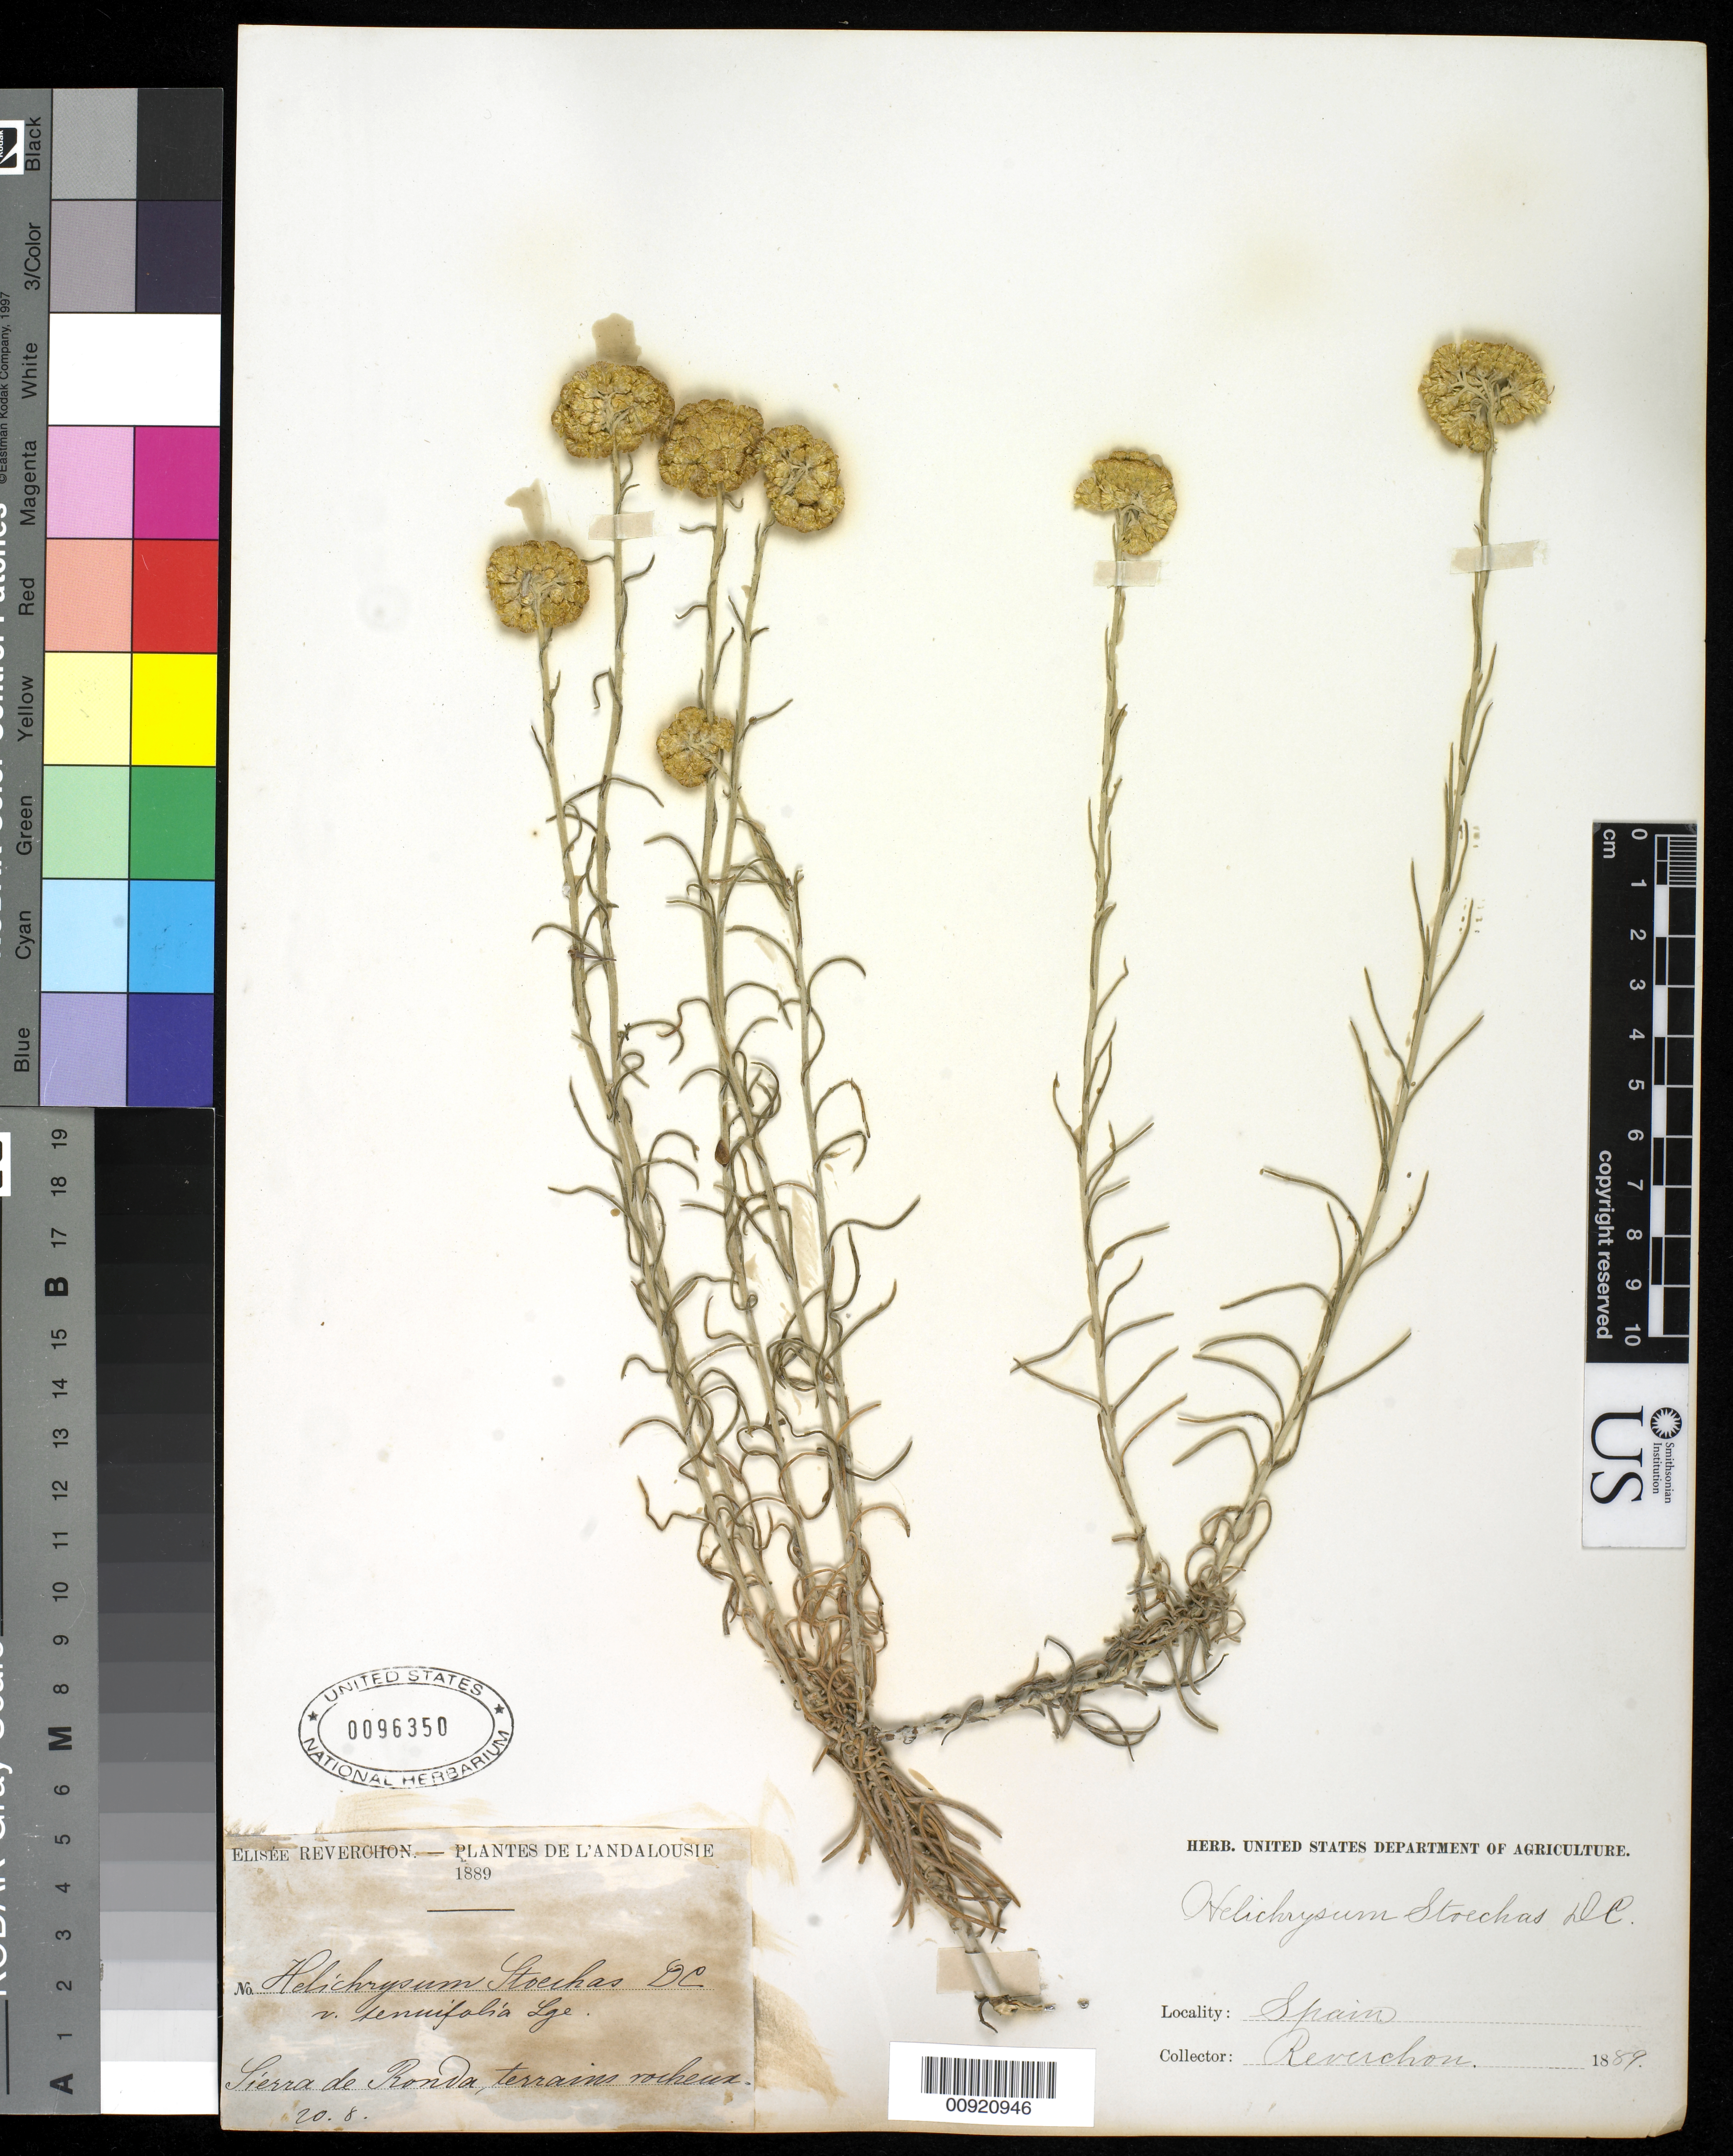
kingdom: Plantae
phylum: Tracheophyta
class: Magnoliopsida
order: Asterales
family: Asteraceae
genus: Helichrysum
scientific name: Helichrysum stoechas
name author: DC.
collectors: E. Reverchon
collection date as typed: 20 Aug 1889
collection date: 1889-08-20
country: Spain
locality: Plantes de L'Andelousie: Tierra de Ronda, terrains rocheux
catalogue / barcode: US 96350